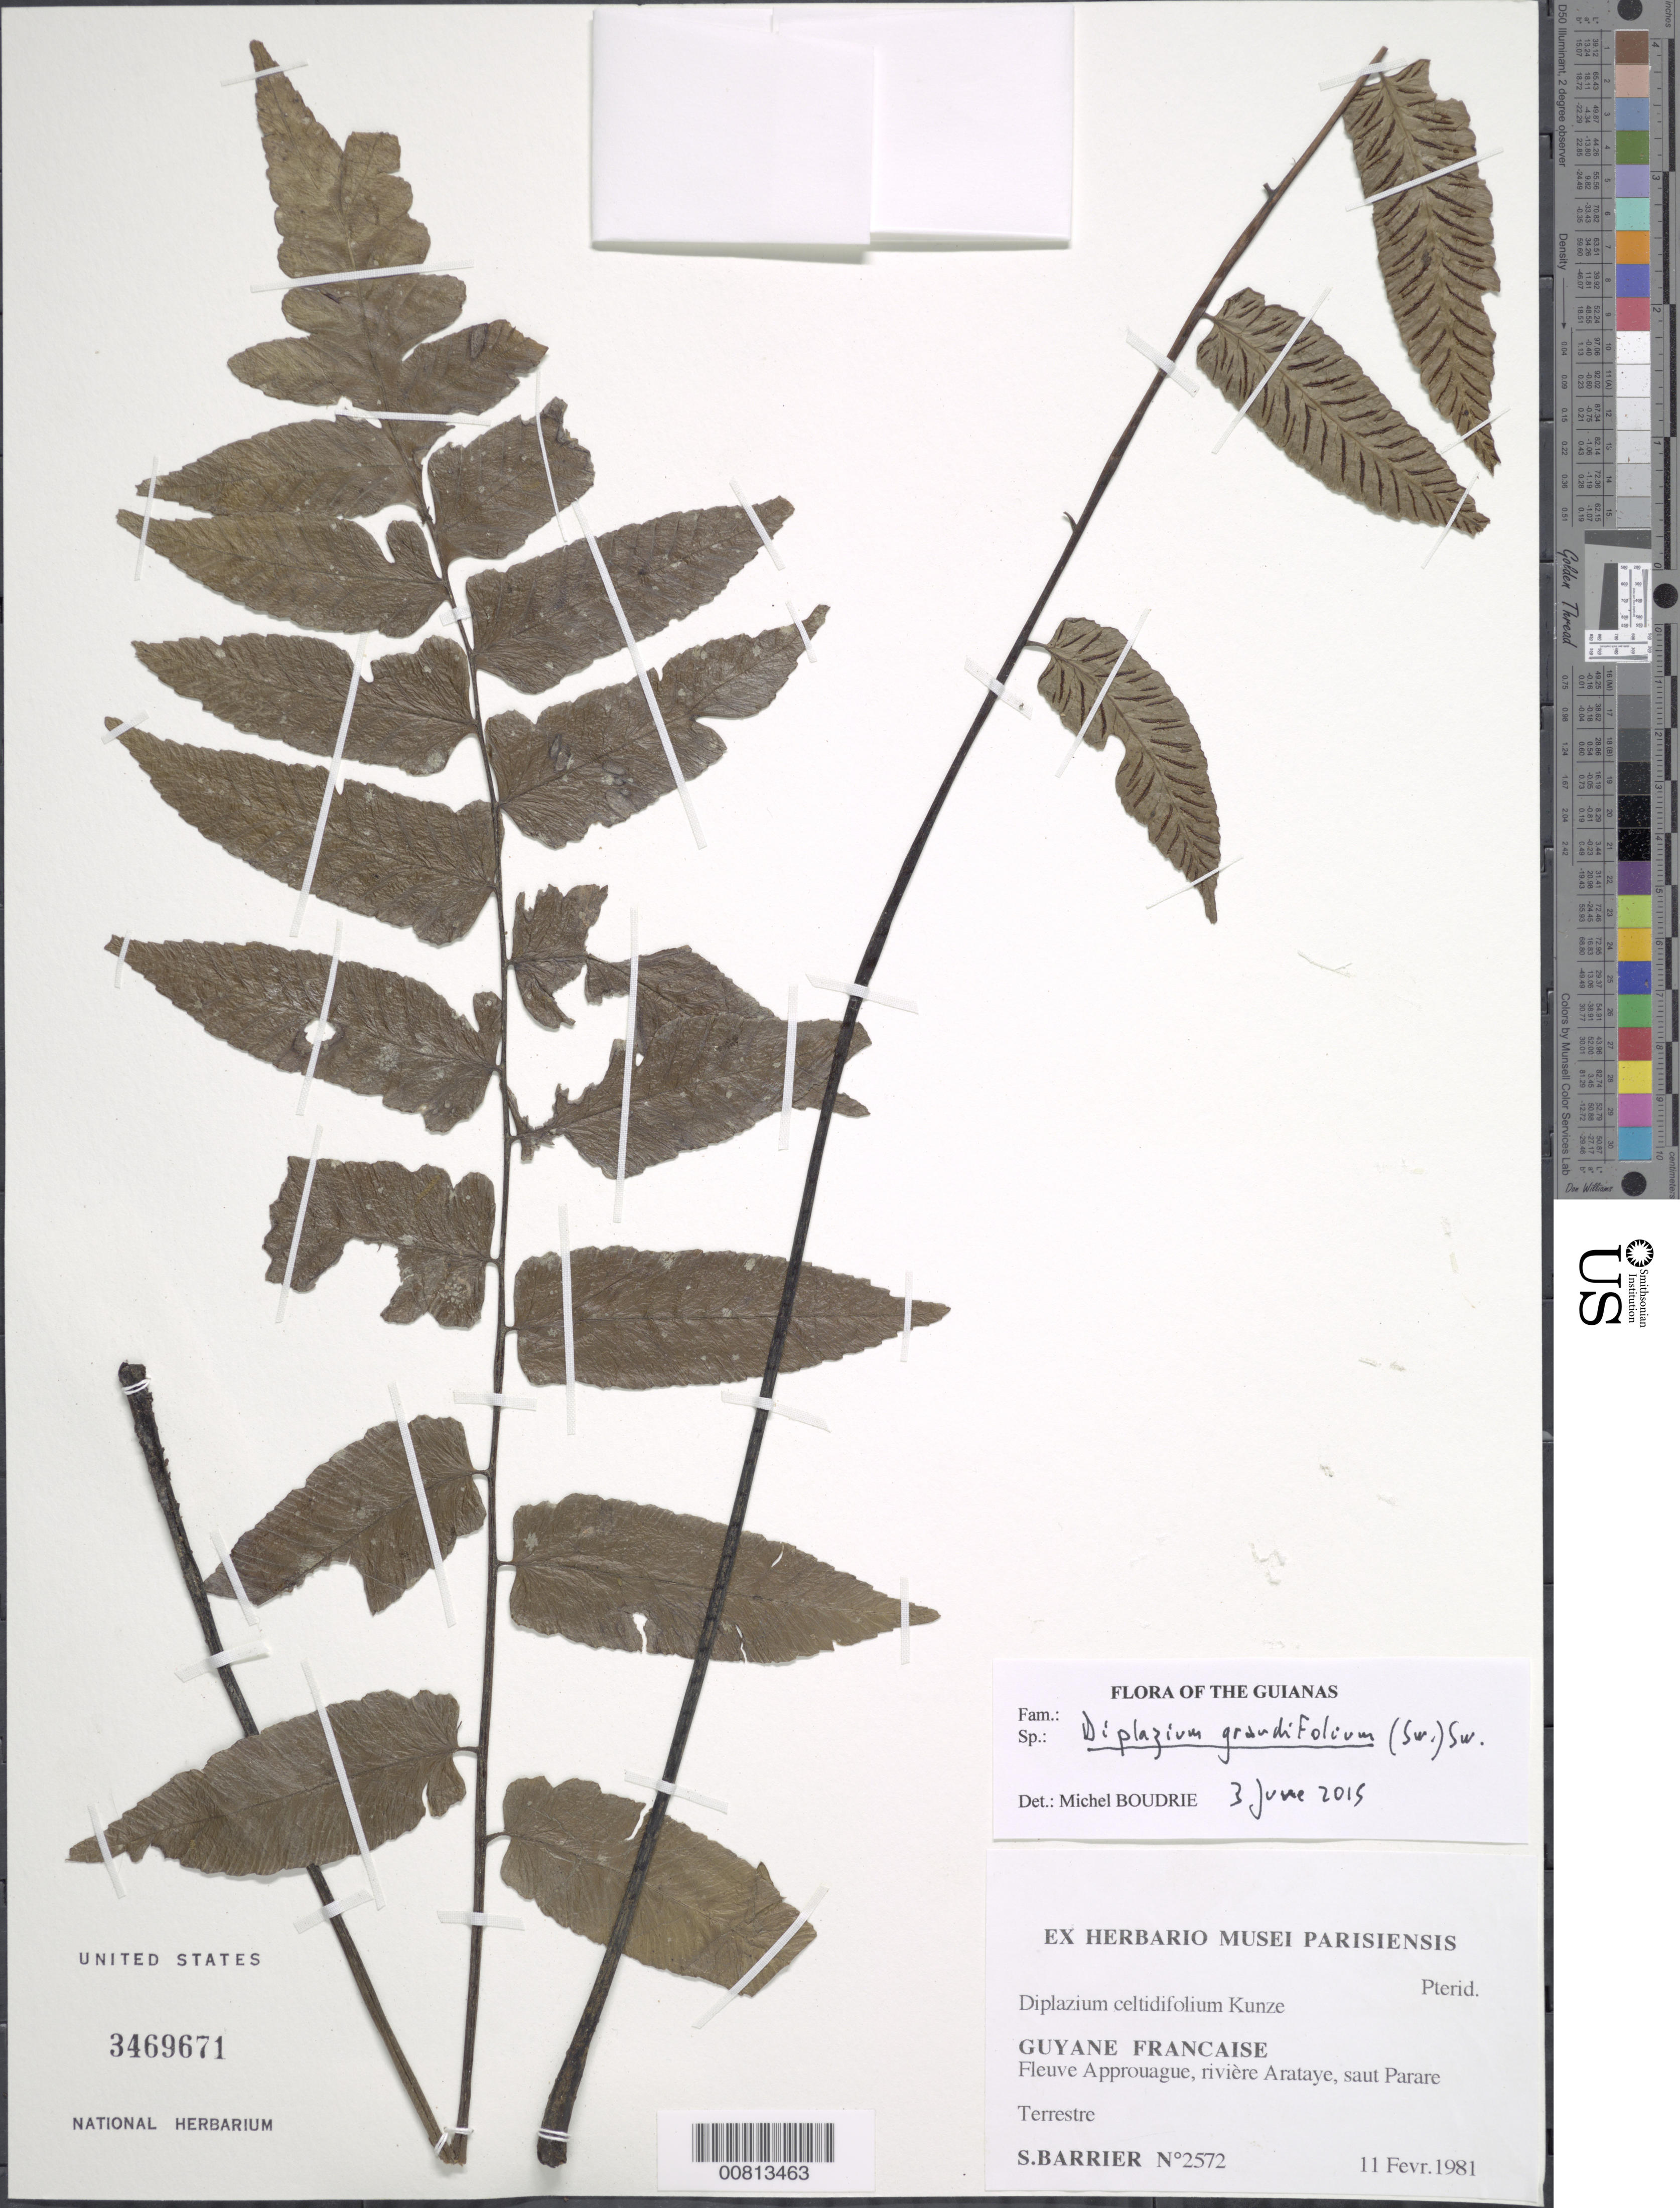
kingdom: Plantae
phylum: Tracheophyta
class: Polypodiopsida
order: Polypodiales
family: Athyriaceae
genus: Diplazium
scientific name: Diplazium grandifolium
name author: Sw.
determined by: Boudrie, M.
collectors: S. Barrier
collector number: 2572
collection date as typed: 11-Feb-81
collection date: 1981-02-11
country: French Guiana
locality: Arataye R. (affluent de l'Approuague), Saut Pararé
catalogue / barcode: US 3469671